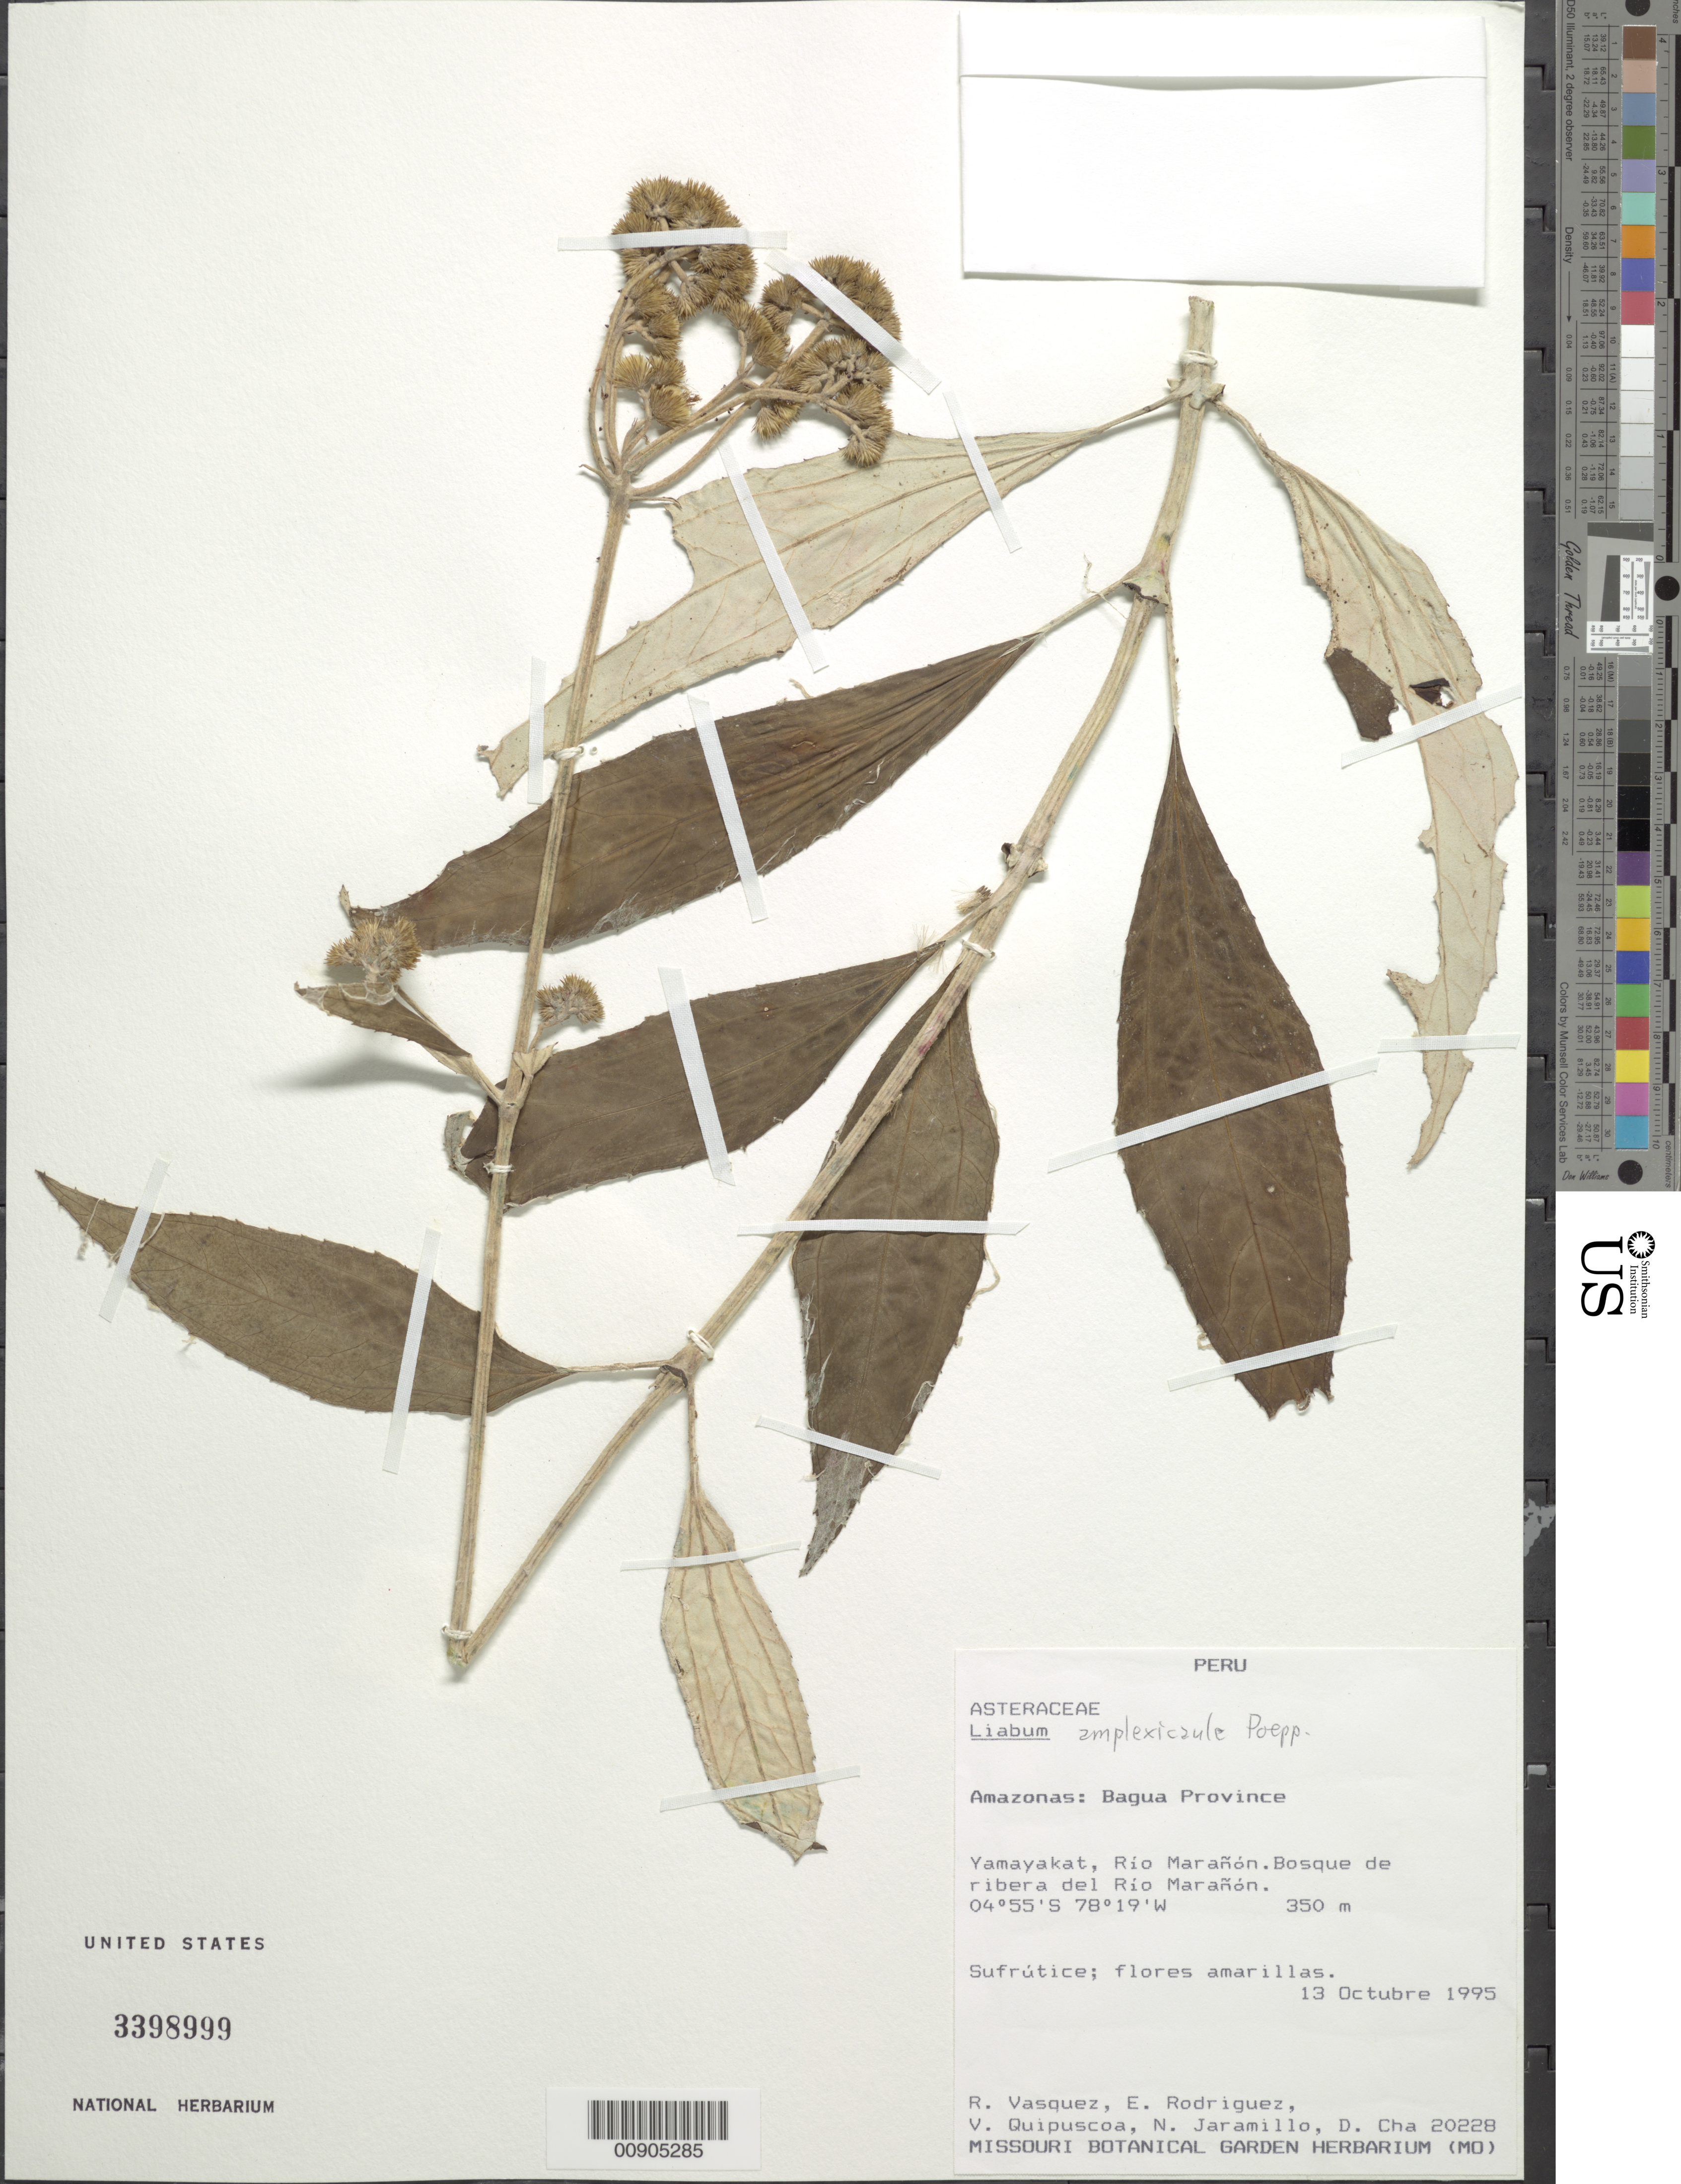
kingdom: Plantae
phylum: Tracheophyta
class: Magnoliopsida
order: Asterales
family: Asteraceae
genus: Liabum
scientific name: Liabum amplexicaule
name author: Poepp. & Endl.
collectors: R. Vásquez, E. Rodriguez, V. Quipuscoa, N. Jaramillo & D. Cha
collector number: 20228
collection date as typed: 13 October 1995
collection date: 1995-10-13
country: Peru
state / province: Amazonas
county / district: Chachapoyas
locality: Prov. Batua, Yamayakat, Río Marañón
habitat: Bosque de ribera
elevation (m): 350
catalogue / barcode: US 3398999